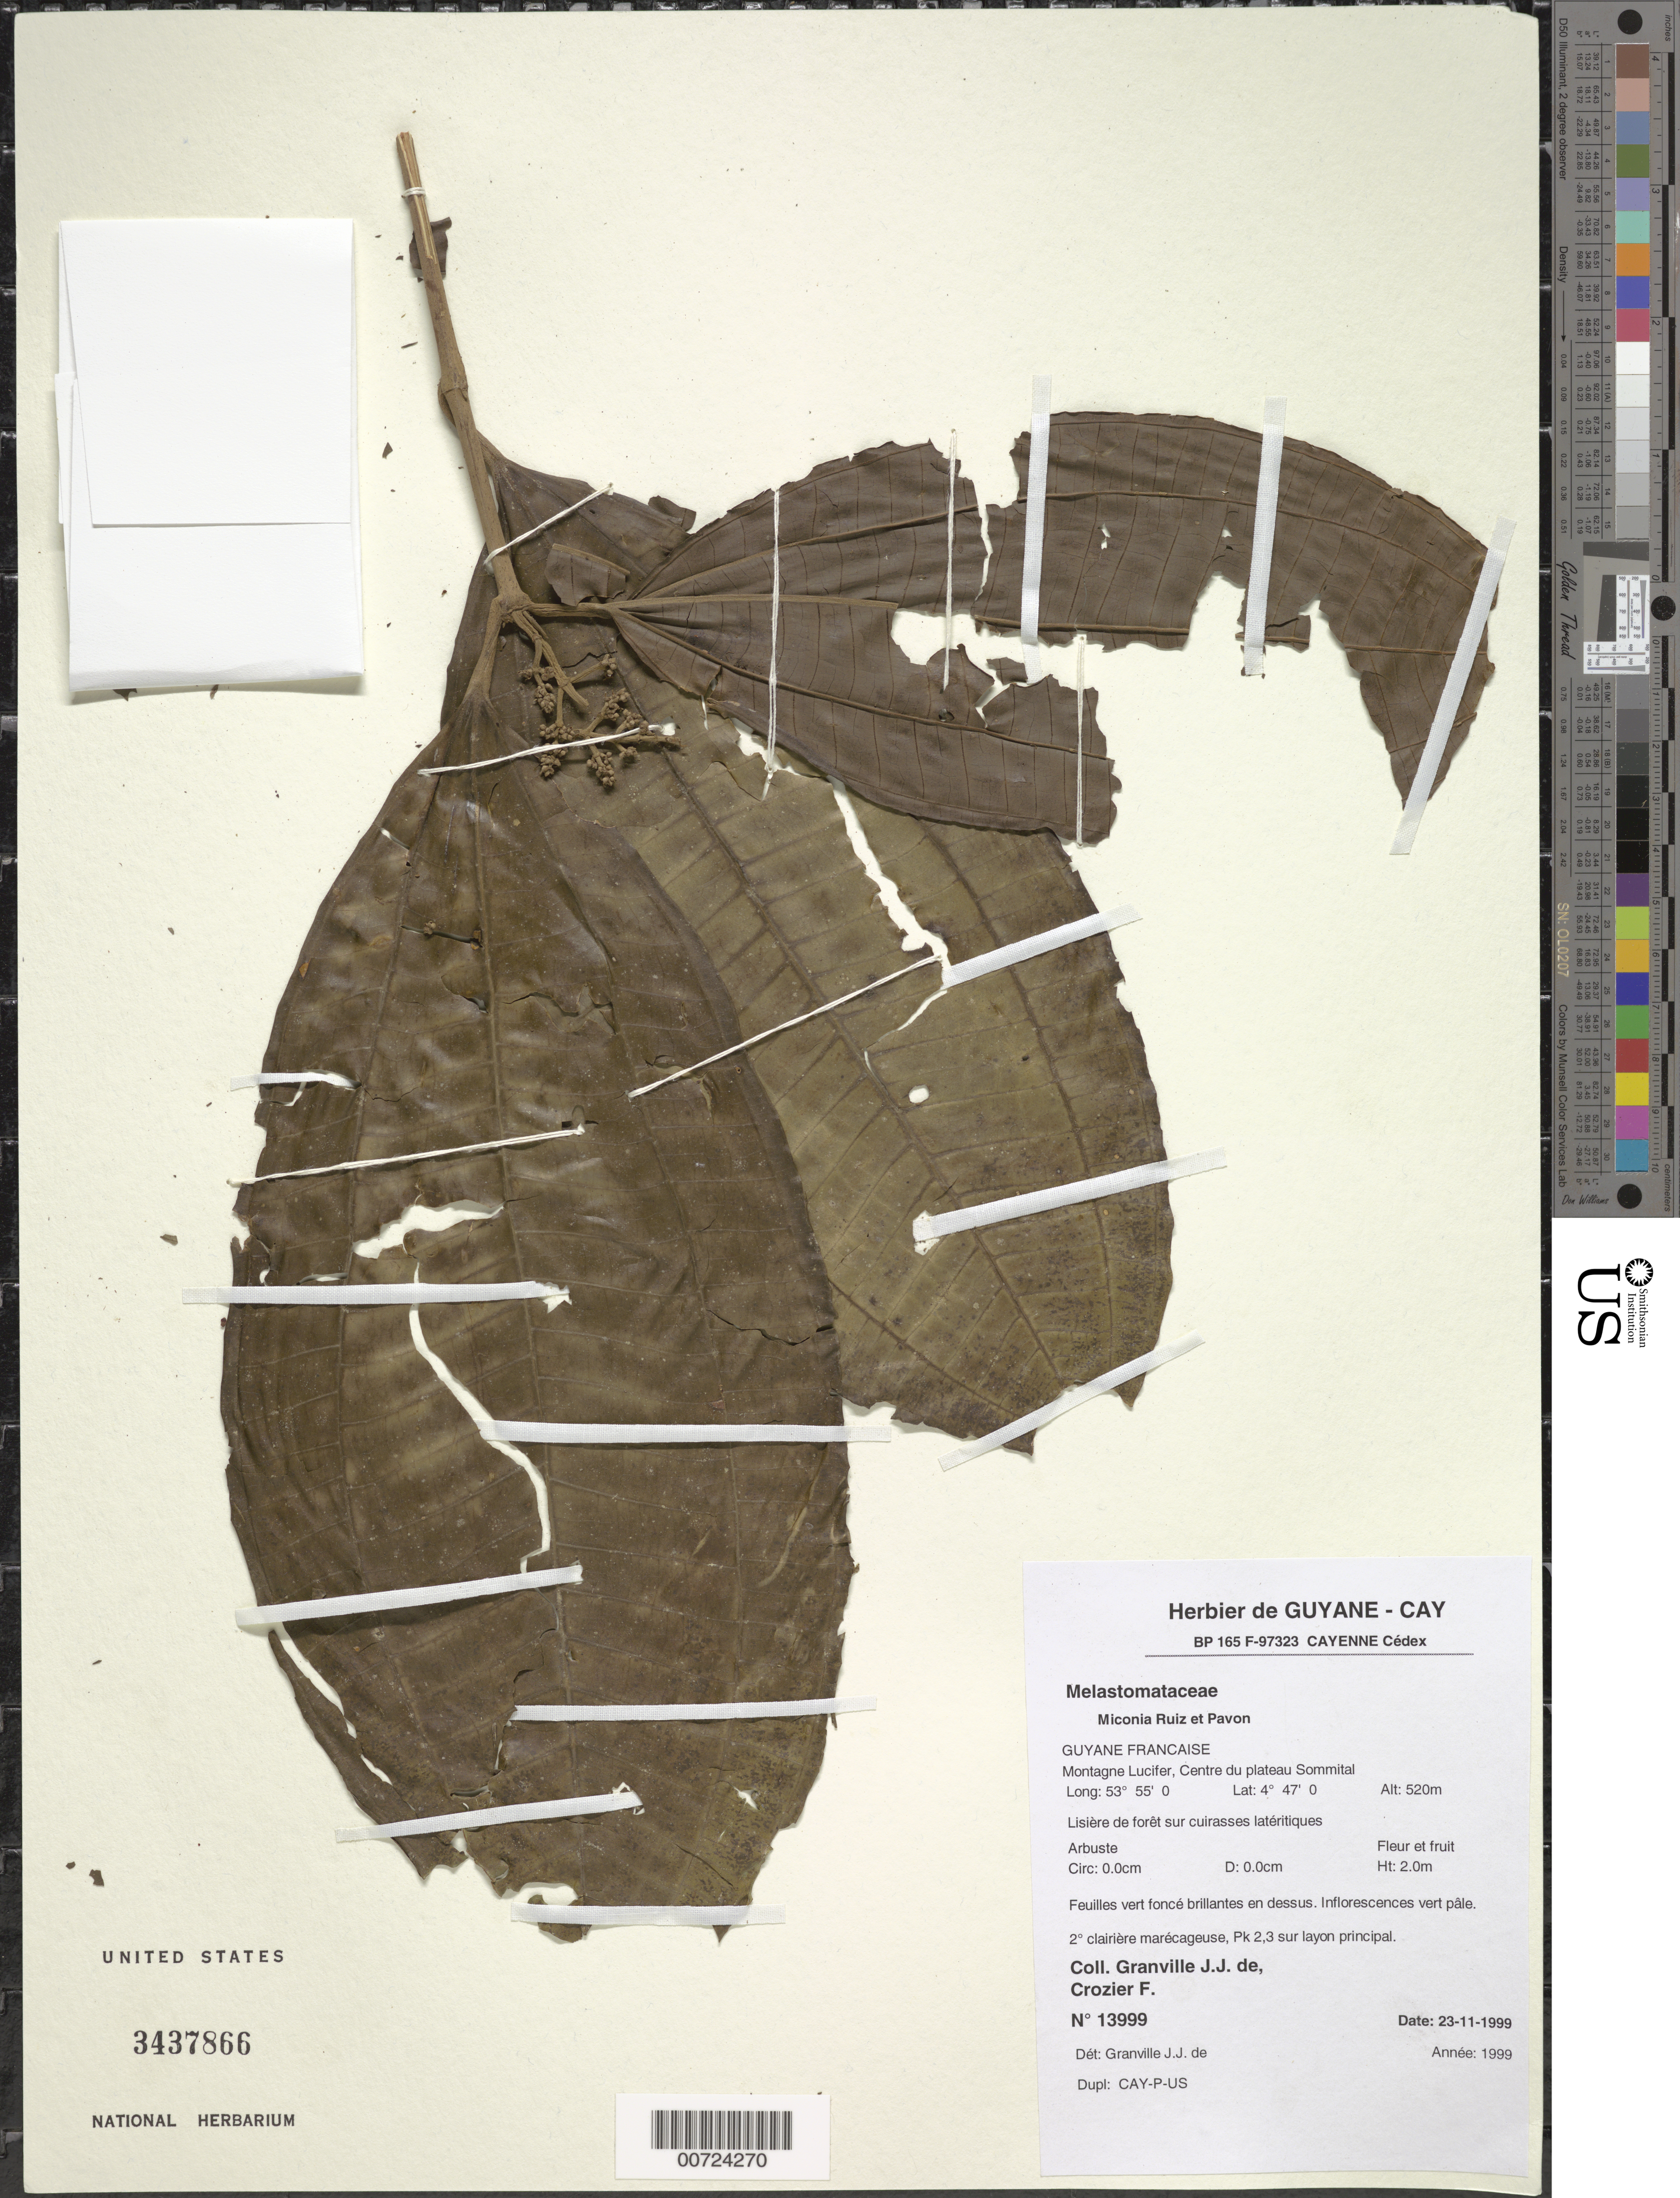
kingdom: Plantae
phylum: Tracheophyta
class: Magnoliopsida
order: Myrtales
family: Melastomataceae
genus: Miconia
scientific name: Miconia sp.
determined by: Granville, J. J. de, (CAY), Institut de Recherche pour le Developpement (IRD) (FRENCH GUIANA)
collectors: J.-J. de Granville & F. Crozier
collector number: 13999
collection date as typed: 23-Nov-99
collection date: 1999-11-23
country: French Guiana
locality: Montagne Lucifer, centre du plateau Sommital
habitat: Edge of forest on laterite; marshy clearing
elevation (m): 520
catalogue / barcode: US 3437866